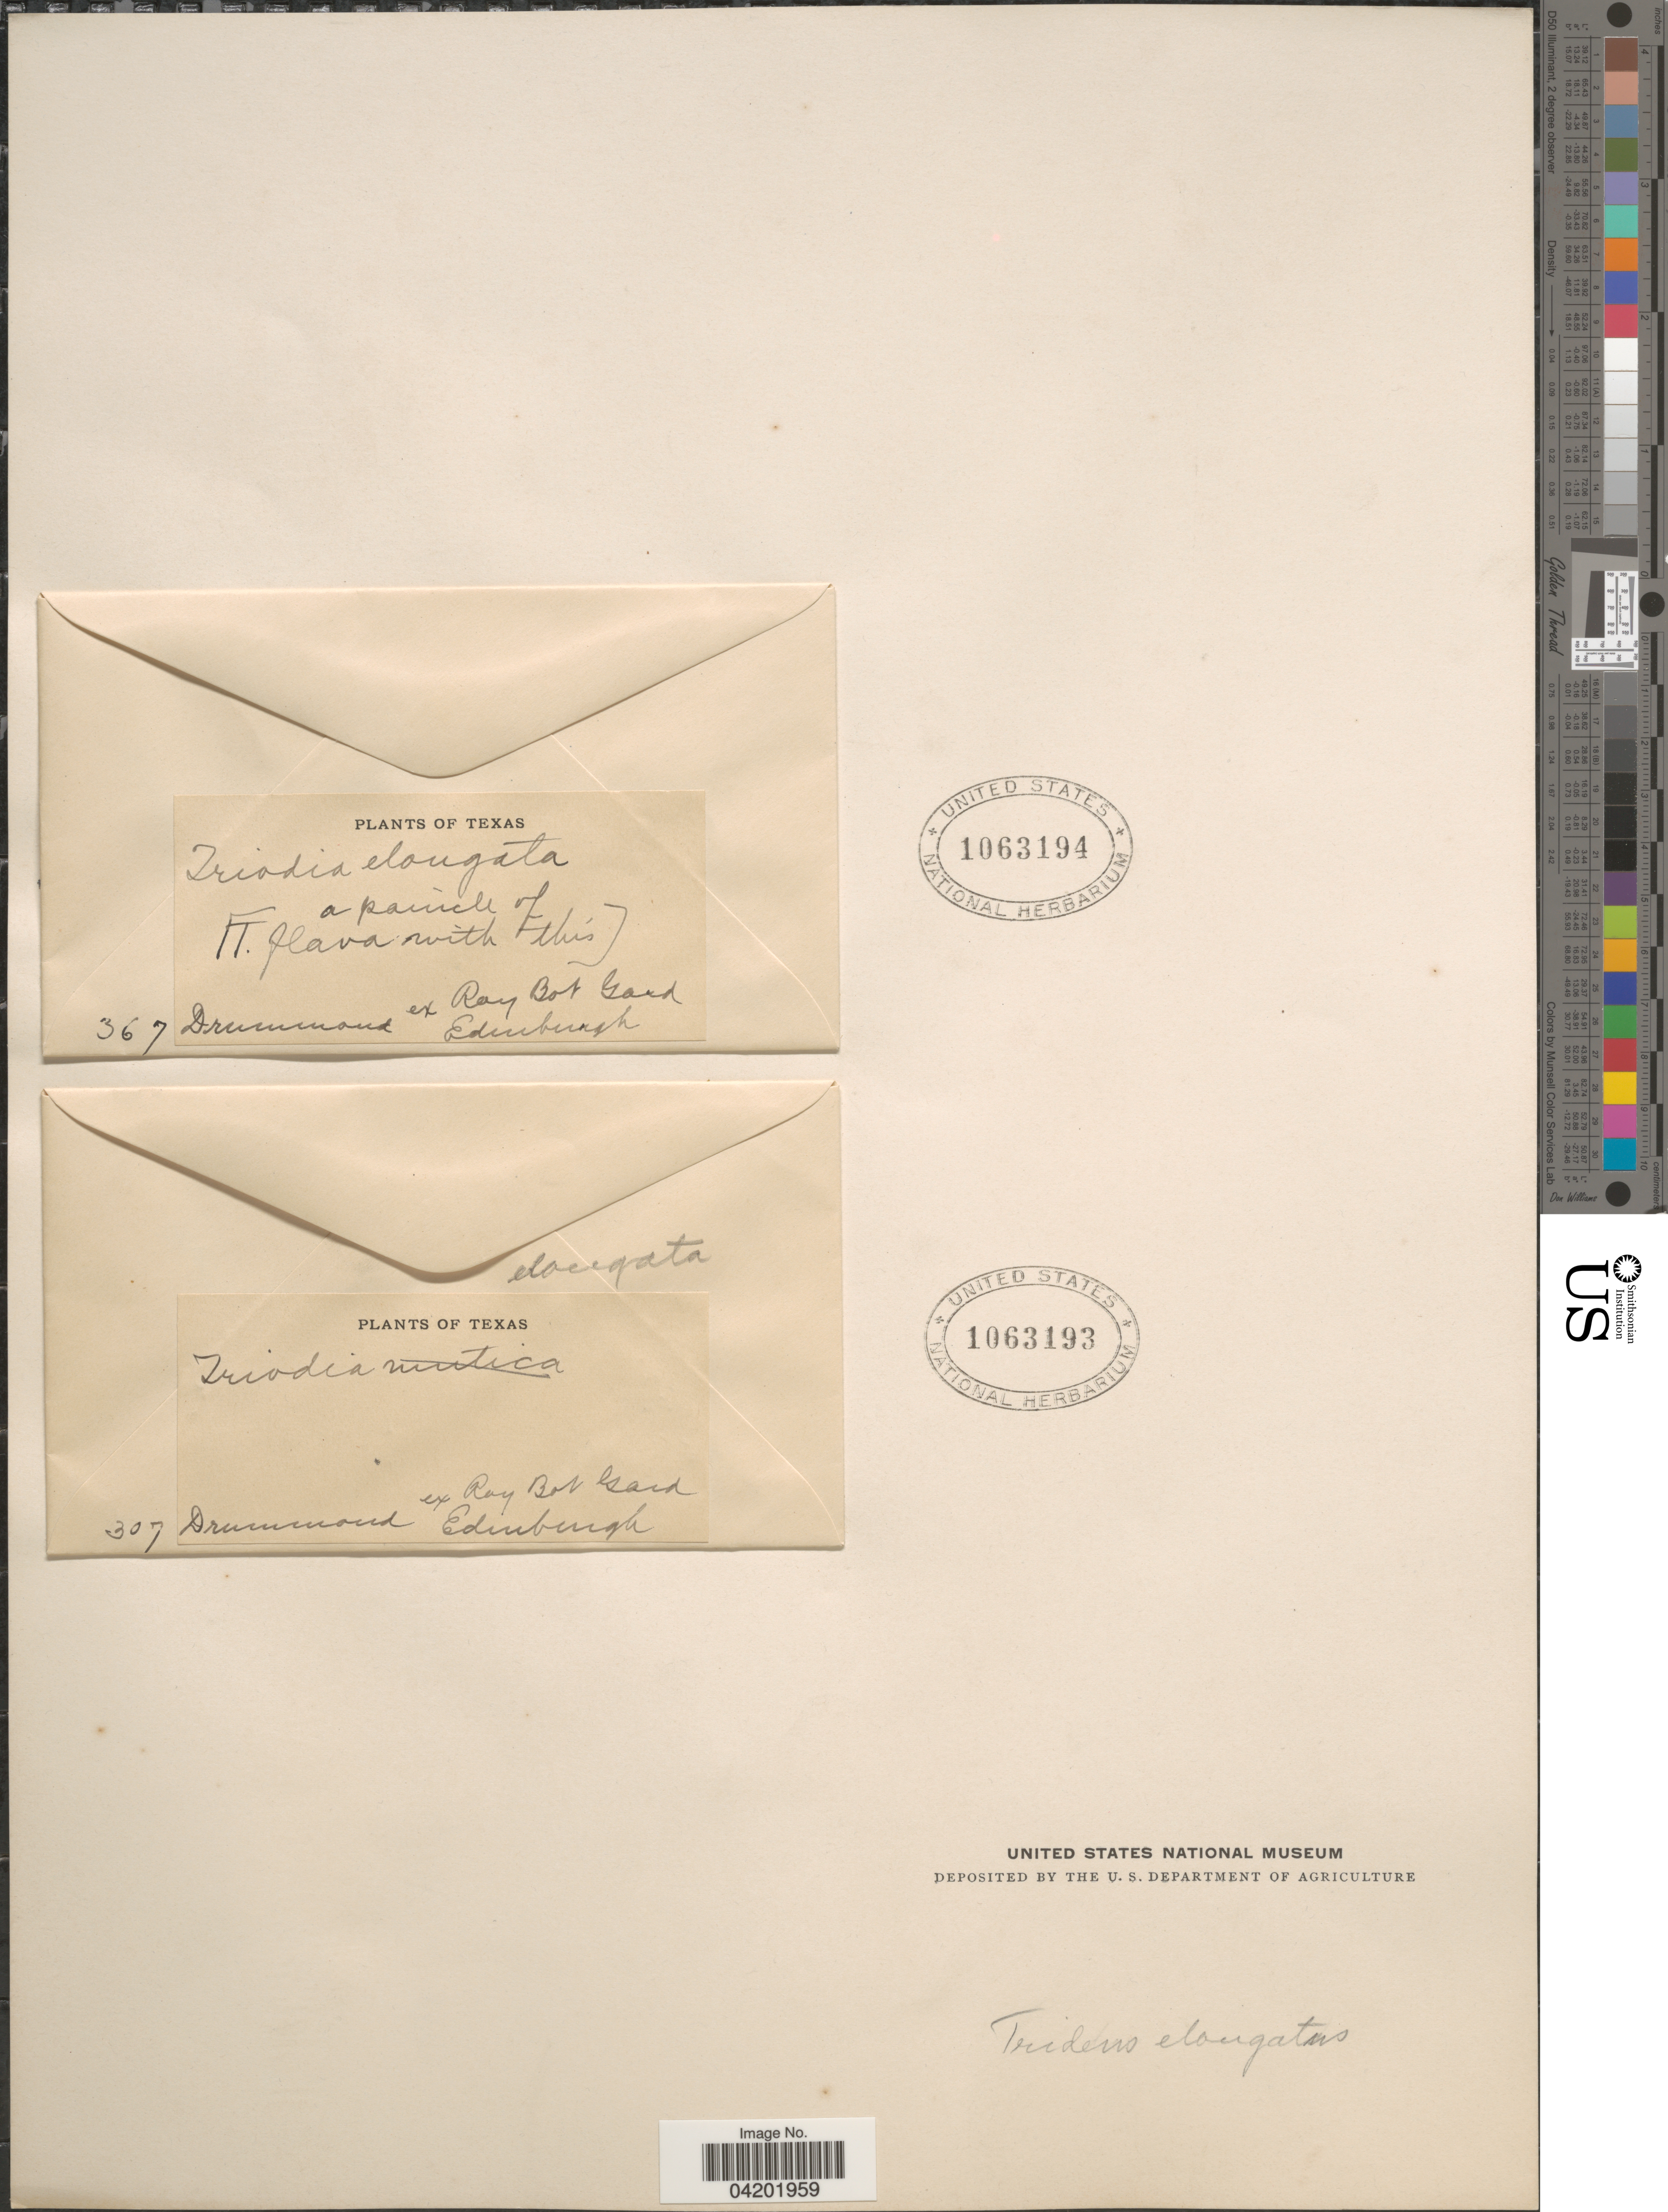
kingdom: Plantae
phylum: Tracheophyta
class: Liliopsida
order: Poales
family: Poaceae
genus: Tridentopsis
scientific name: Tridentopsis mutica var. elongata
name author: P.M. Peterson & Romasch.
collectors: -. Drummond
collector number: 367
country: United States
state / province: Texas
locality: Edinburgh.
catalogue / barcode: US 1063194-2